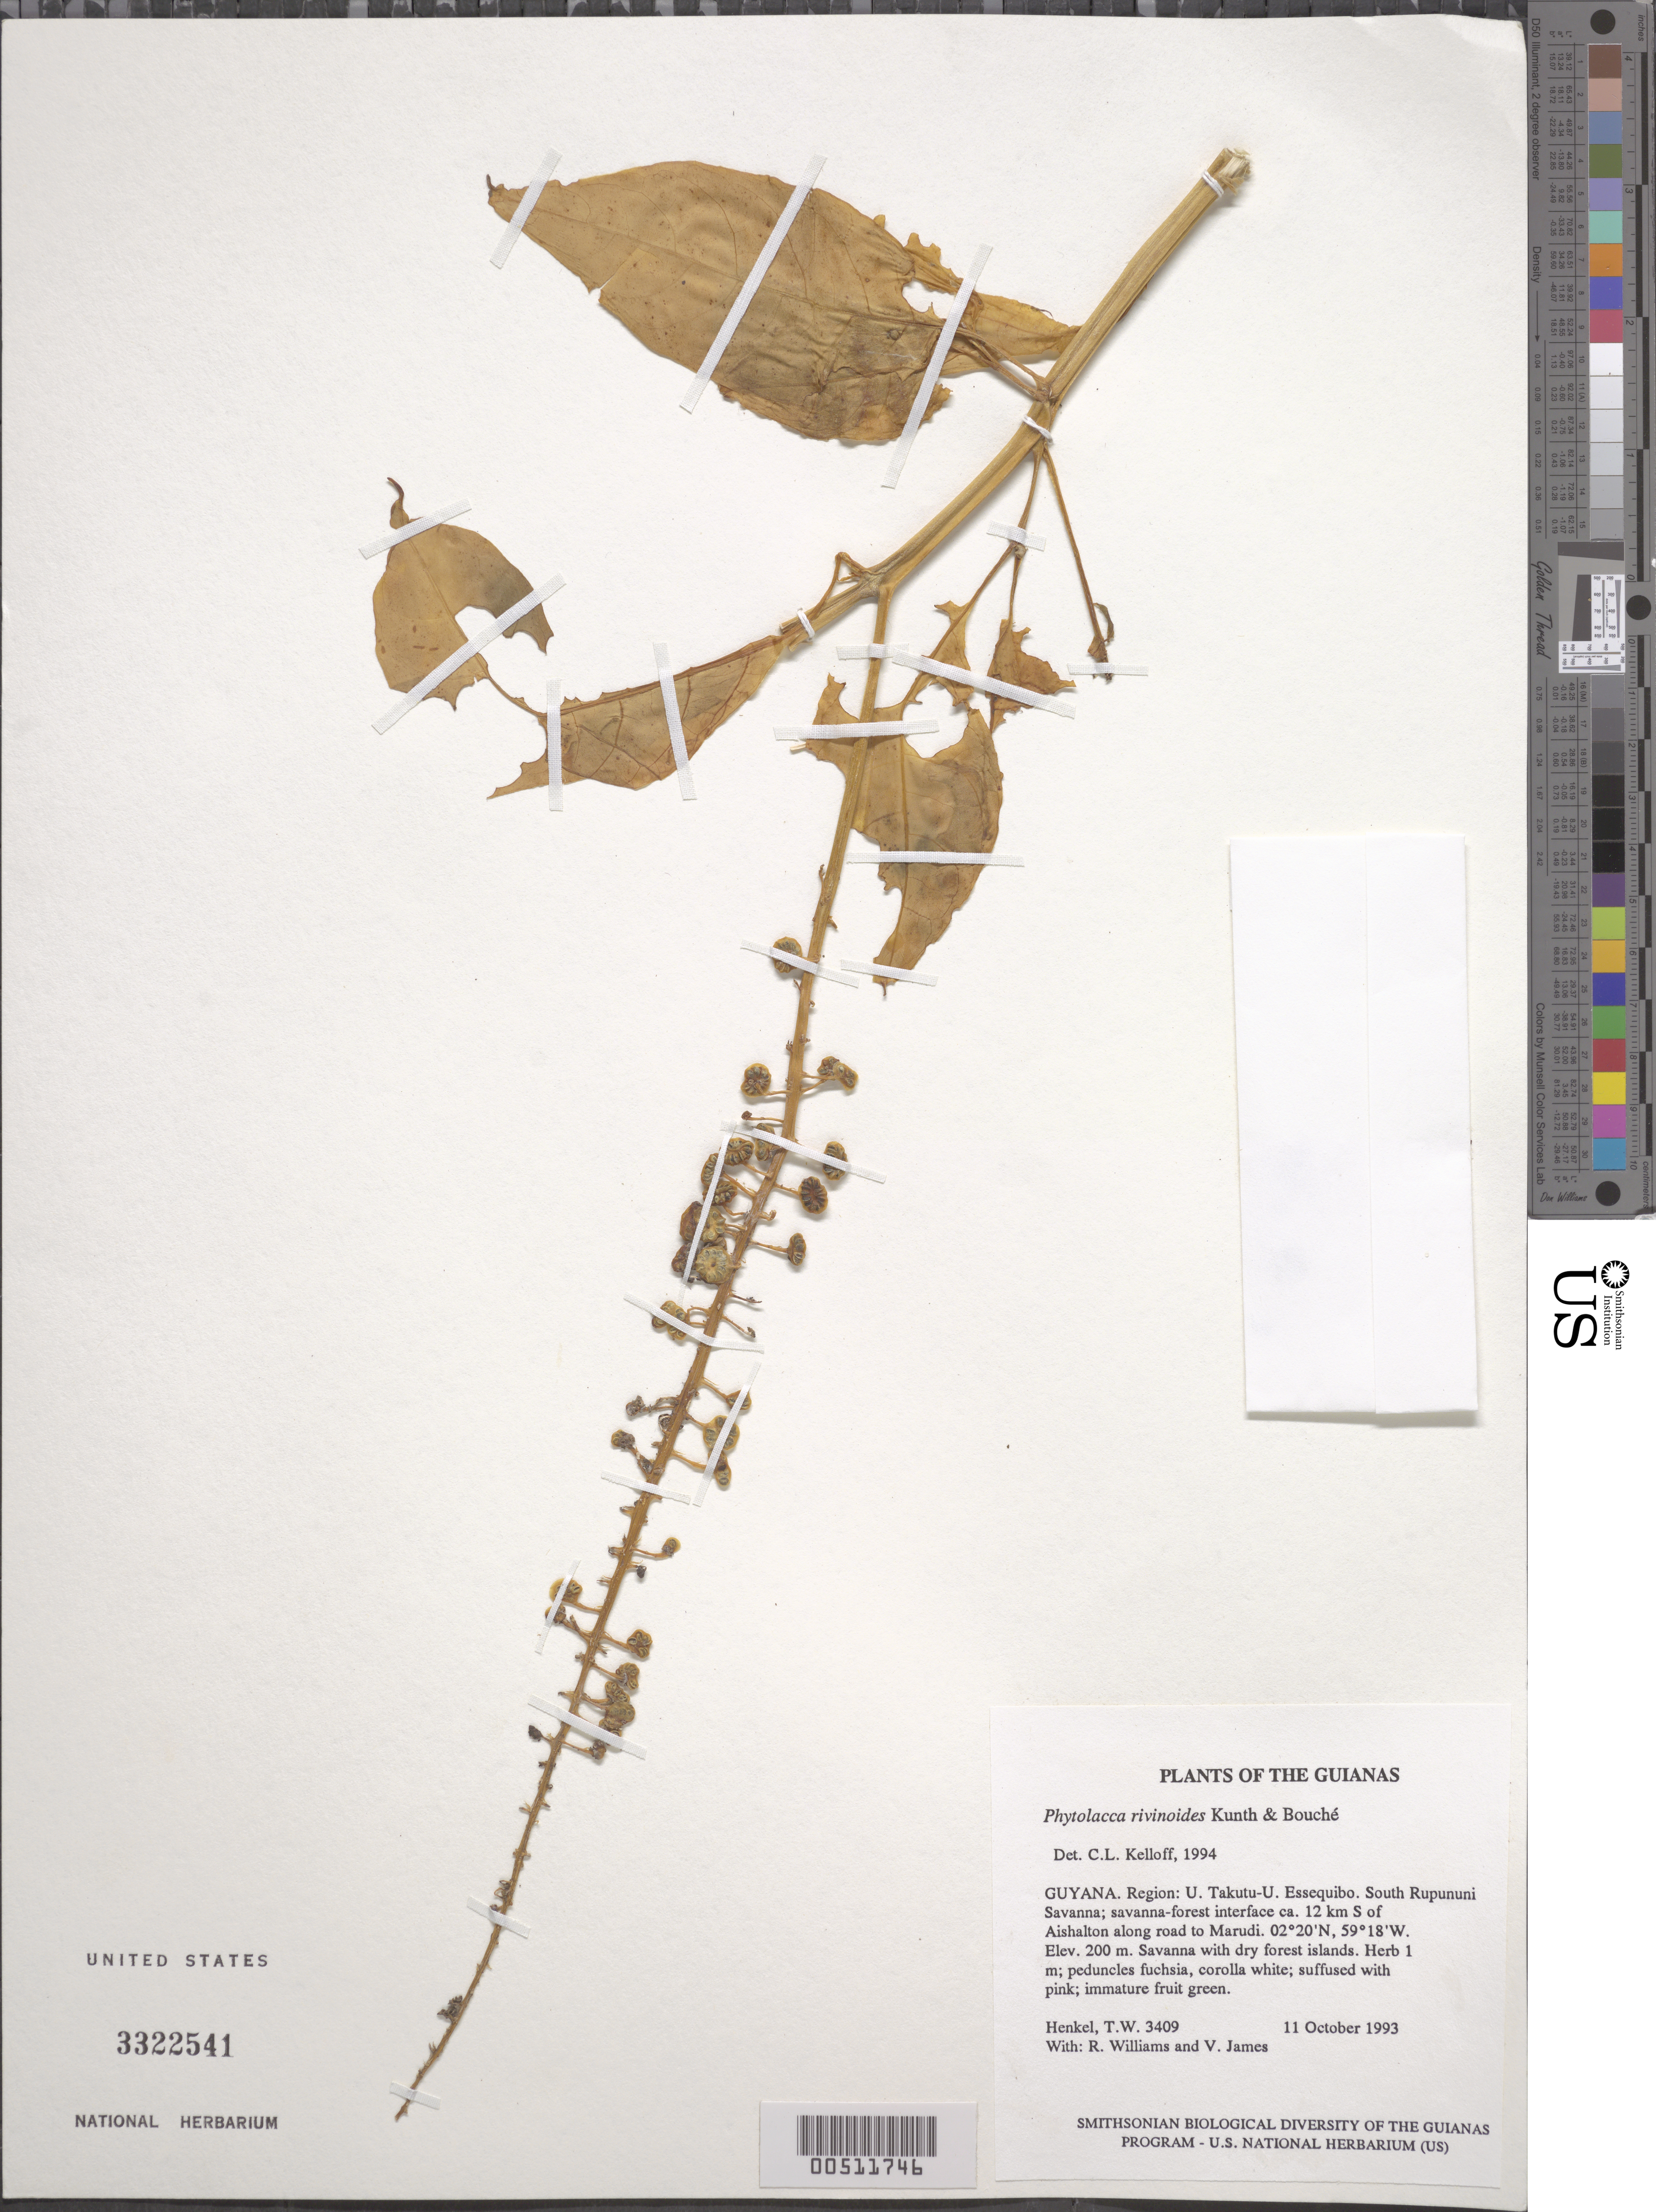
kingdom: Plantae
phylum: Tracheophyta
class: Magnoliopsida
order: Caryophyllales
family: Phytolaccaceae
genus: Phytolacca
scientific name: Phytolacca rivinoides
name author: Kunth & C.D. Bouché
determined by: Kelloff, Carol L., (US), Smithsonian Institution - National Museum of Natural History (UNITED STATES)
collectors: T. Henkel, R. Williams & V. James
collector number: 3409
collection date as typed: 11 October 1993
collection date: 1993-10-11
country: Guyana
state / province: U. Takutu-U. Essequibo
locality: South Rupununi Savanna; savanna-forest interface ca. 12 km S of Aishalton along road to Marudi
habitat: Savanna with dry forest islands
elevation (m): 200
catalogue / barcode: US 3322541